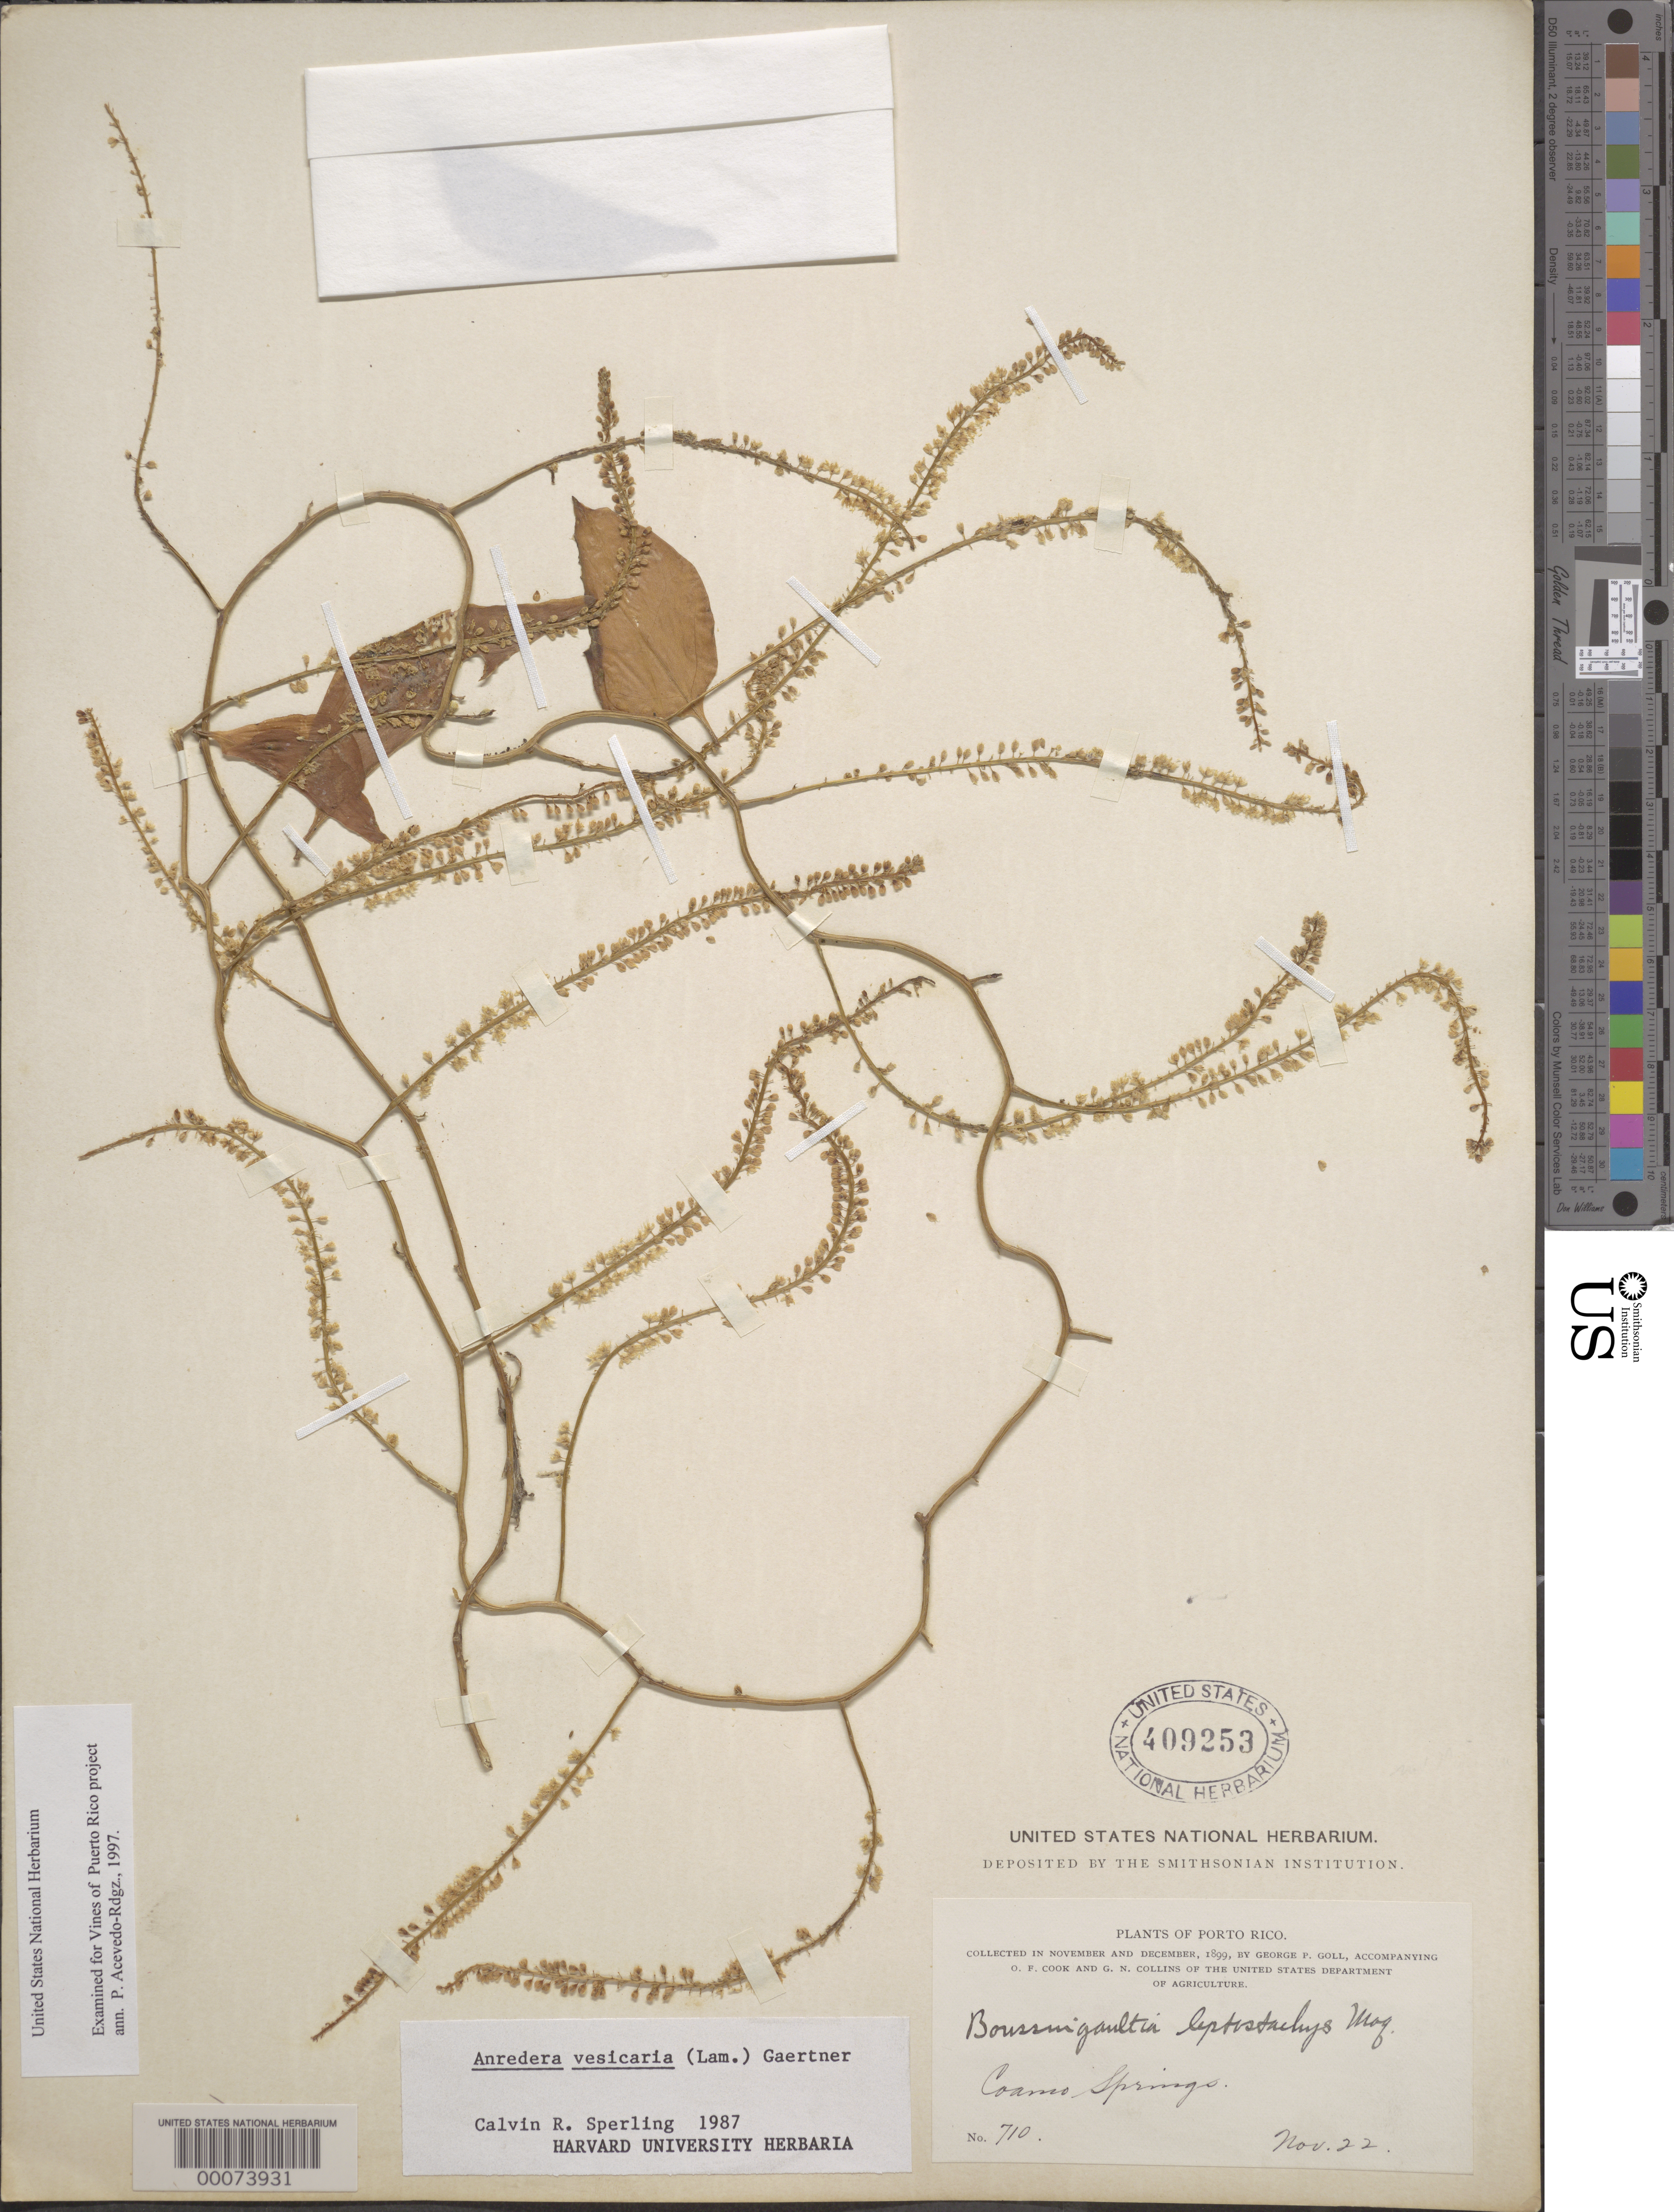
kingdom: Plantae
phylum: Tracheophyta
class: Magnoliopsida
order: Caryophyllales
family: Basellaceae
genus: Anredera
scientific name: Anredera vesicaria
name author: (Lam.) C.F. Gaertn.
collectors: G. P. Goll, O. F. Cook & G. N. Collins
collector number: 710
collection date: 1899-11-22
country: Puerto Rico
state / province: Coamo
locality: Coamo Springs.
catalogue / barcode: US 409253